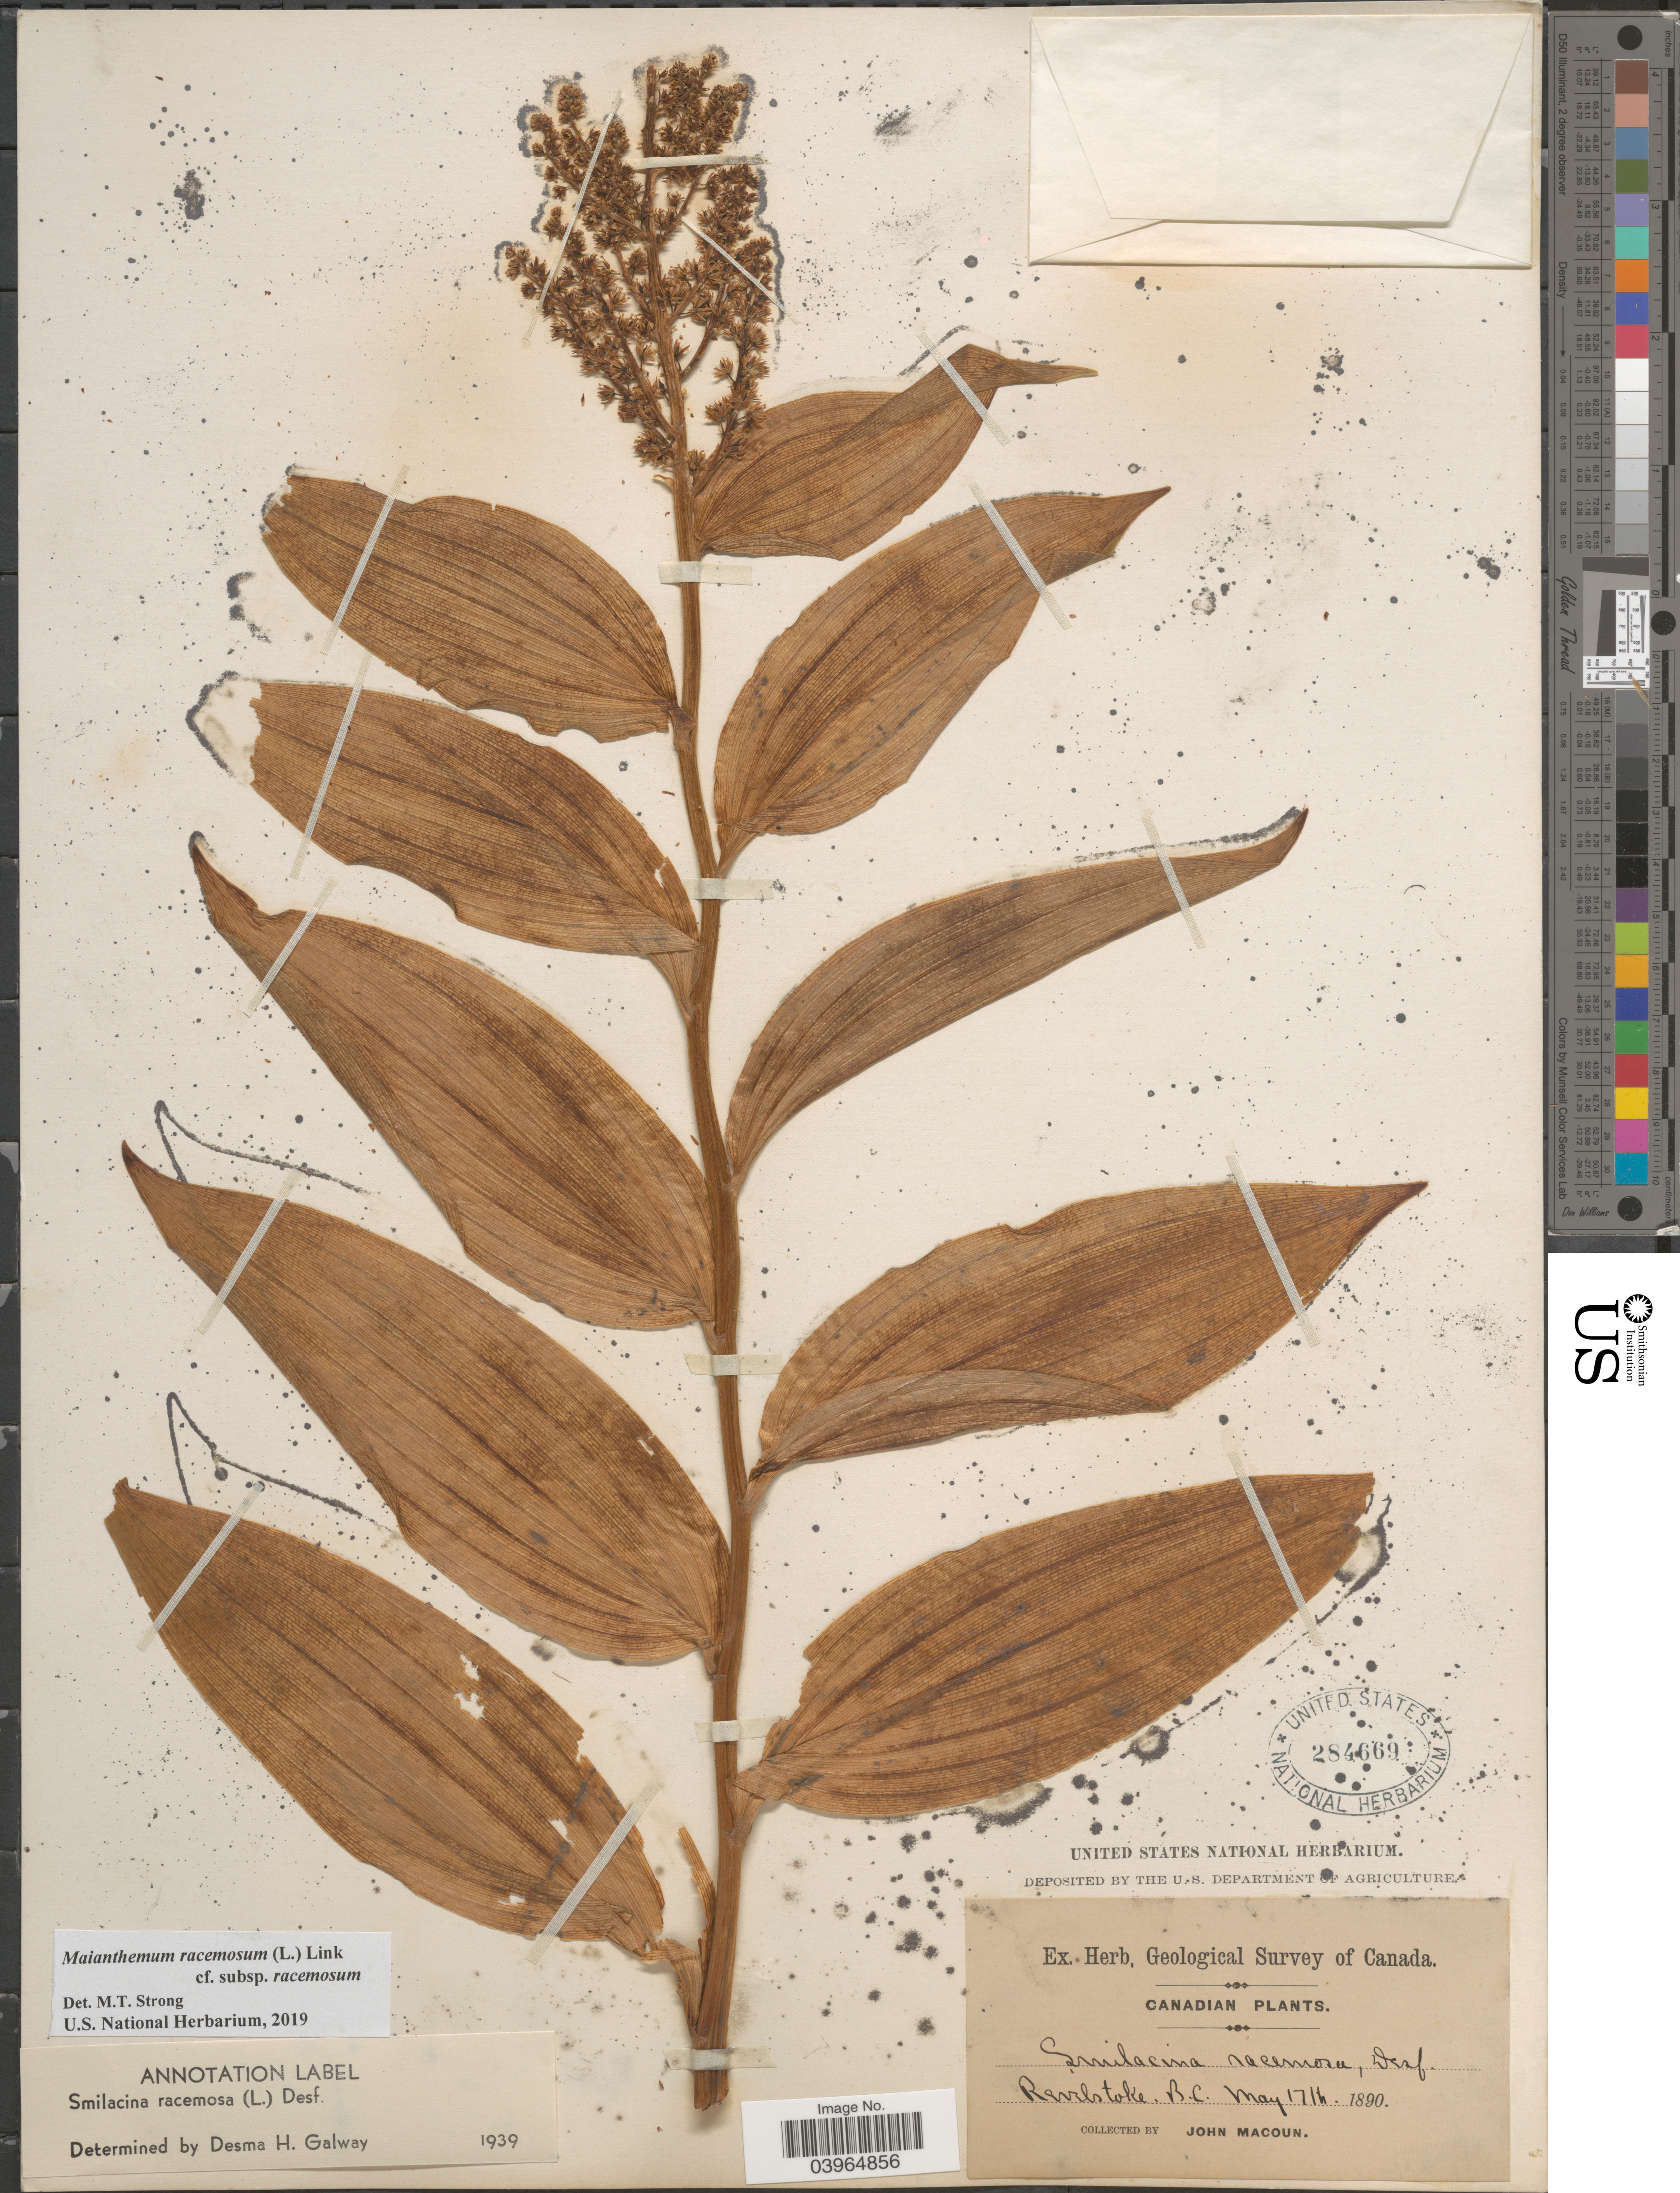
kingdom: Plantae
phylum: Tracheophyta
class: Liliopsida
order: Asparagales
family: Asparagaceae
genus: Maianthemum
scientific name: Maianthemum racemosum subsp. racemosum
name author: (L.) Link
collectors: J. Macoun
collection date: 1890-05-17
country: Canada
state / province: British Columbia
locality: Revelstoke.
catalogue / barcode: US 284669